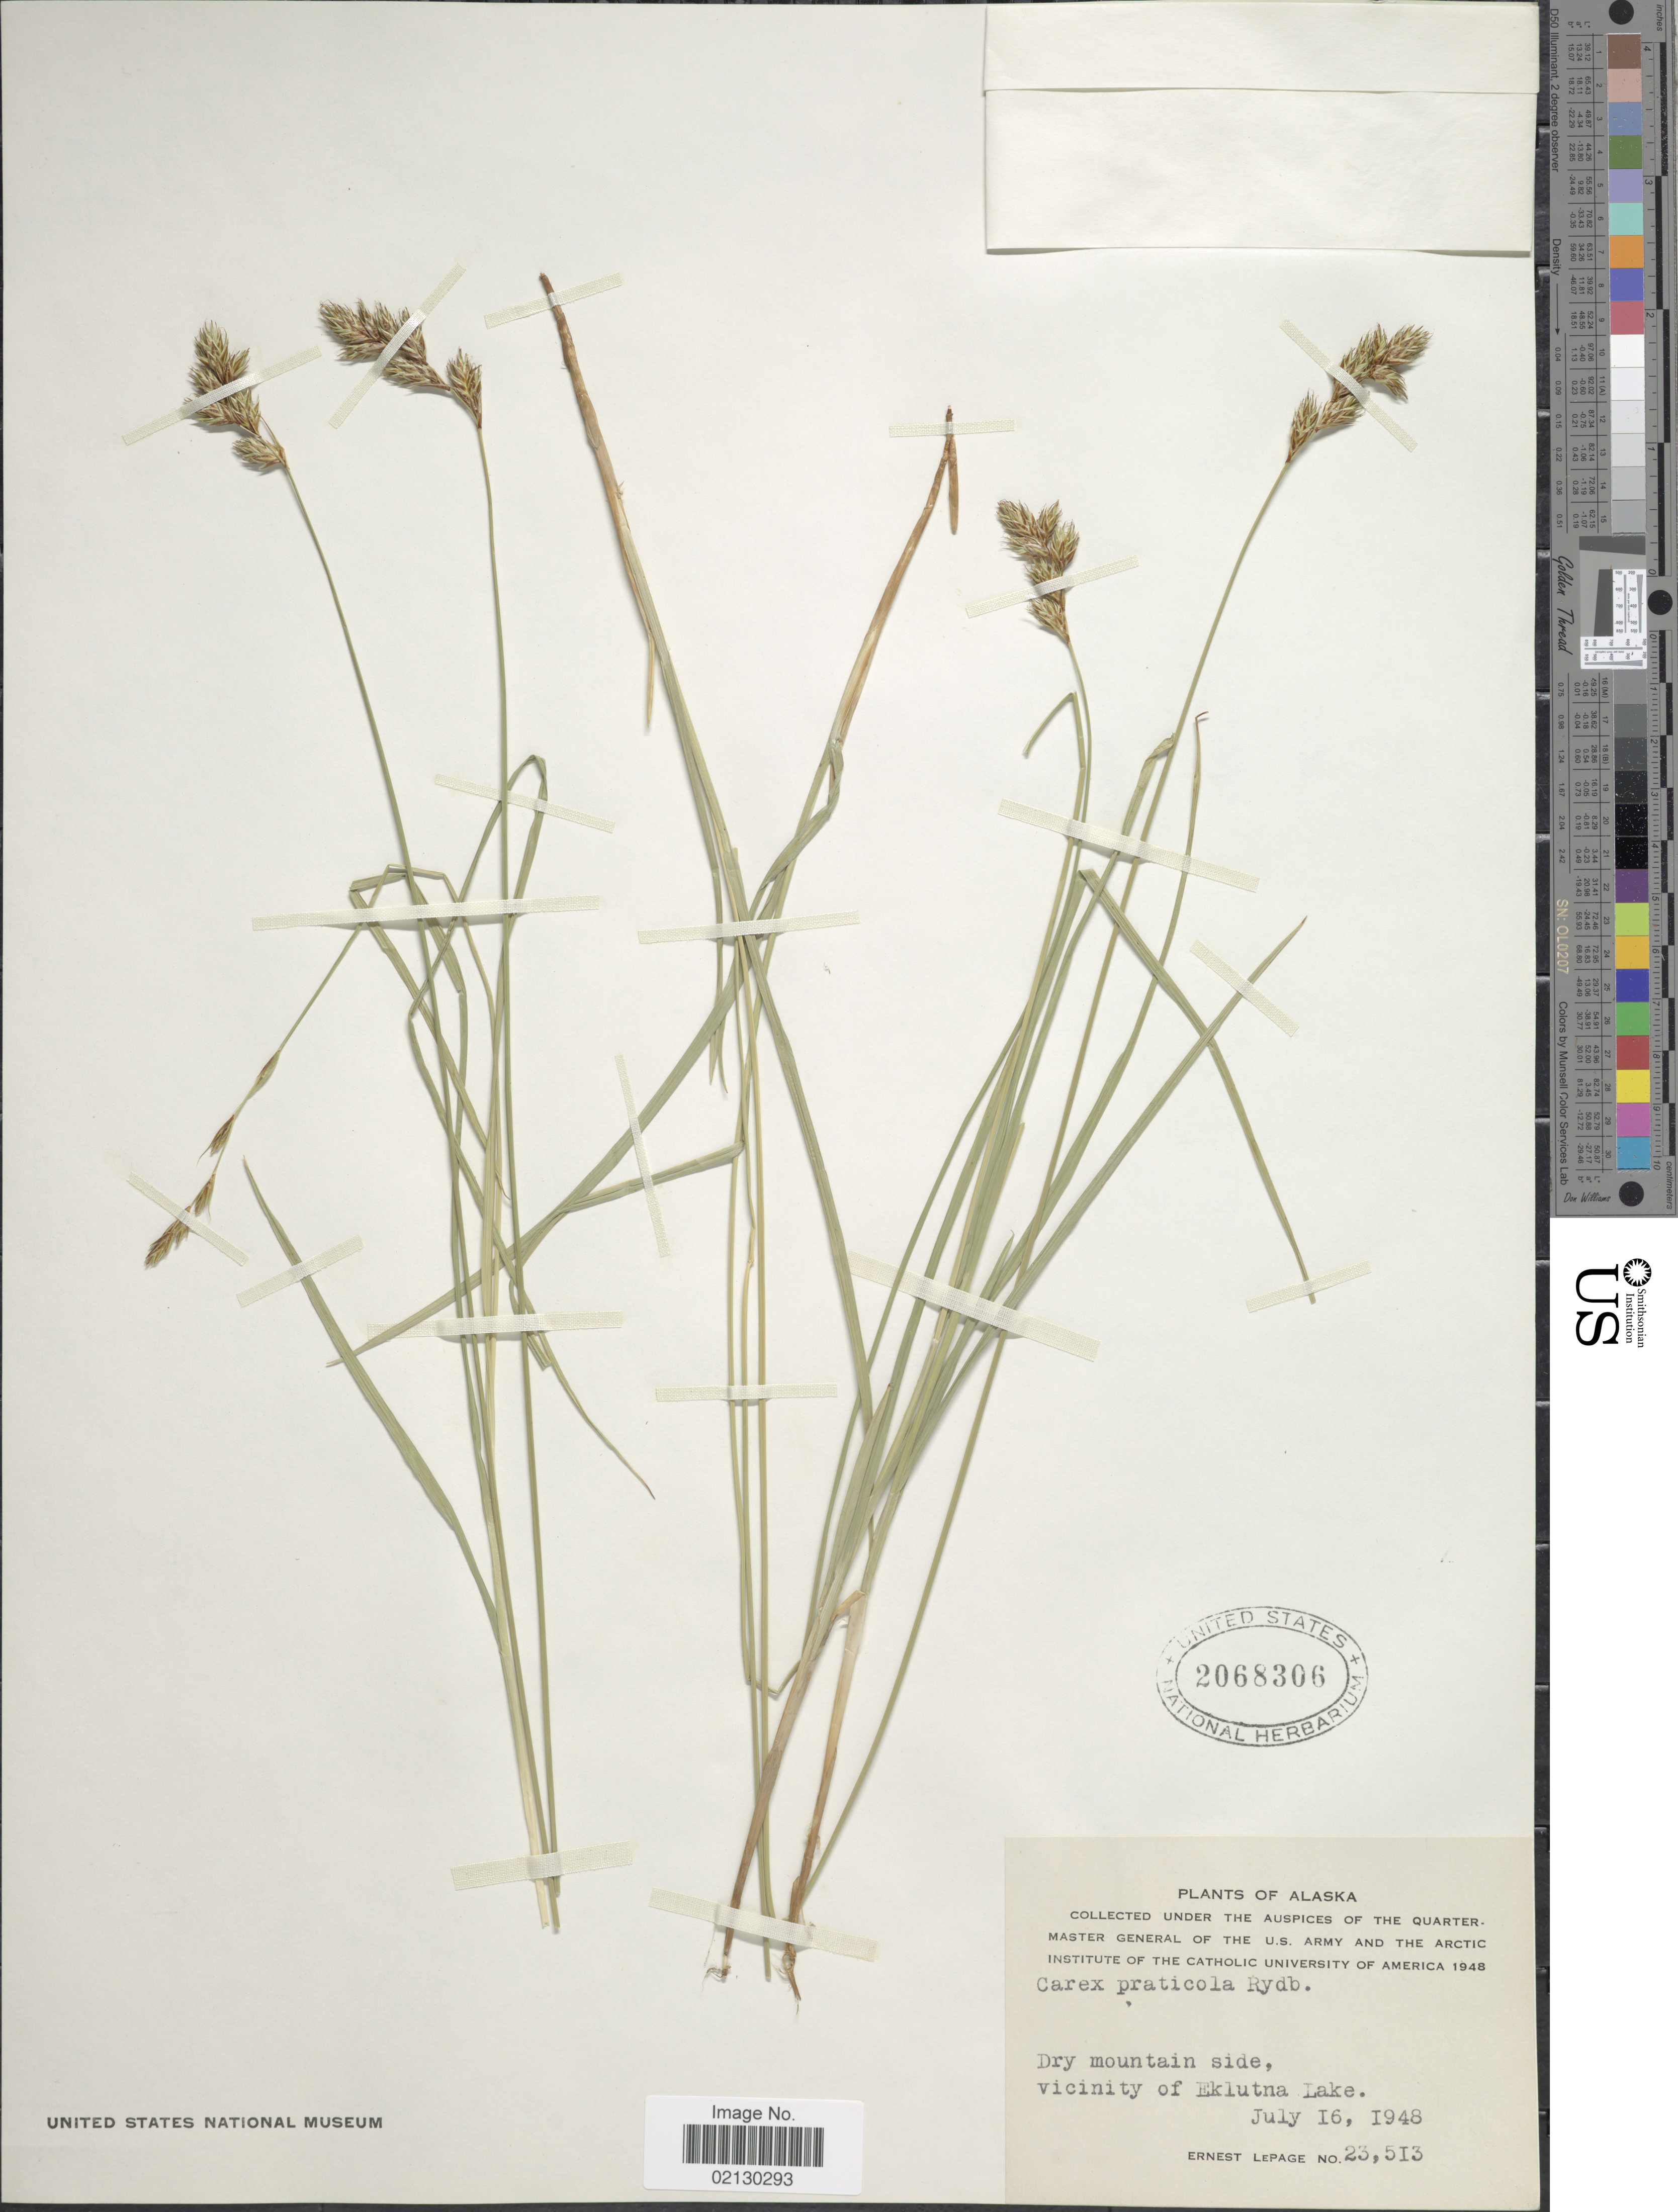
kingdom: Plantae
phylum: Tracheophyta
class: Liliopsida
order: Poales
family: Cyperaceae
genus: Carex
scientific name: Carex praticola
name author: Rydb.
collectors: E. Lepage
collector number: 23513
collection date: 1948-07-16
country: United States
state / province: Alaska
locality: Dry mountain side, vicinity of Eklutna Lake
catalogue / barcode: US 2068306